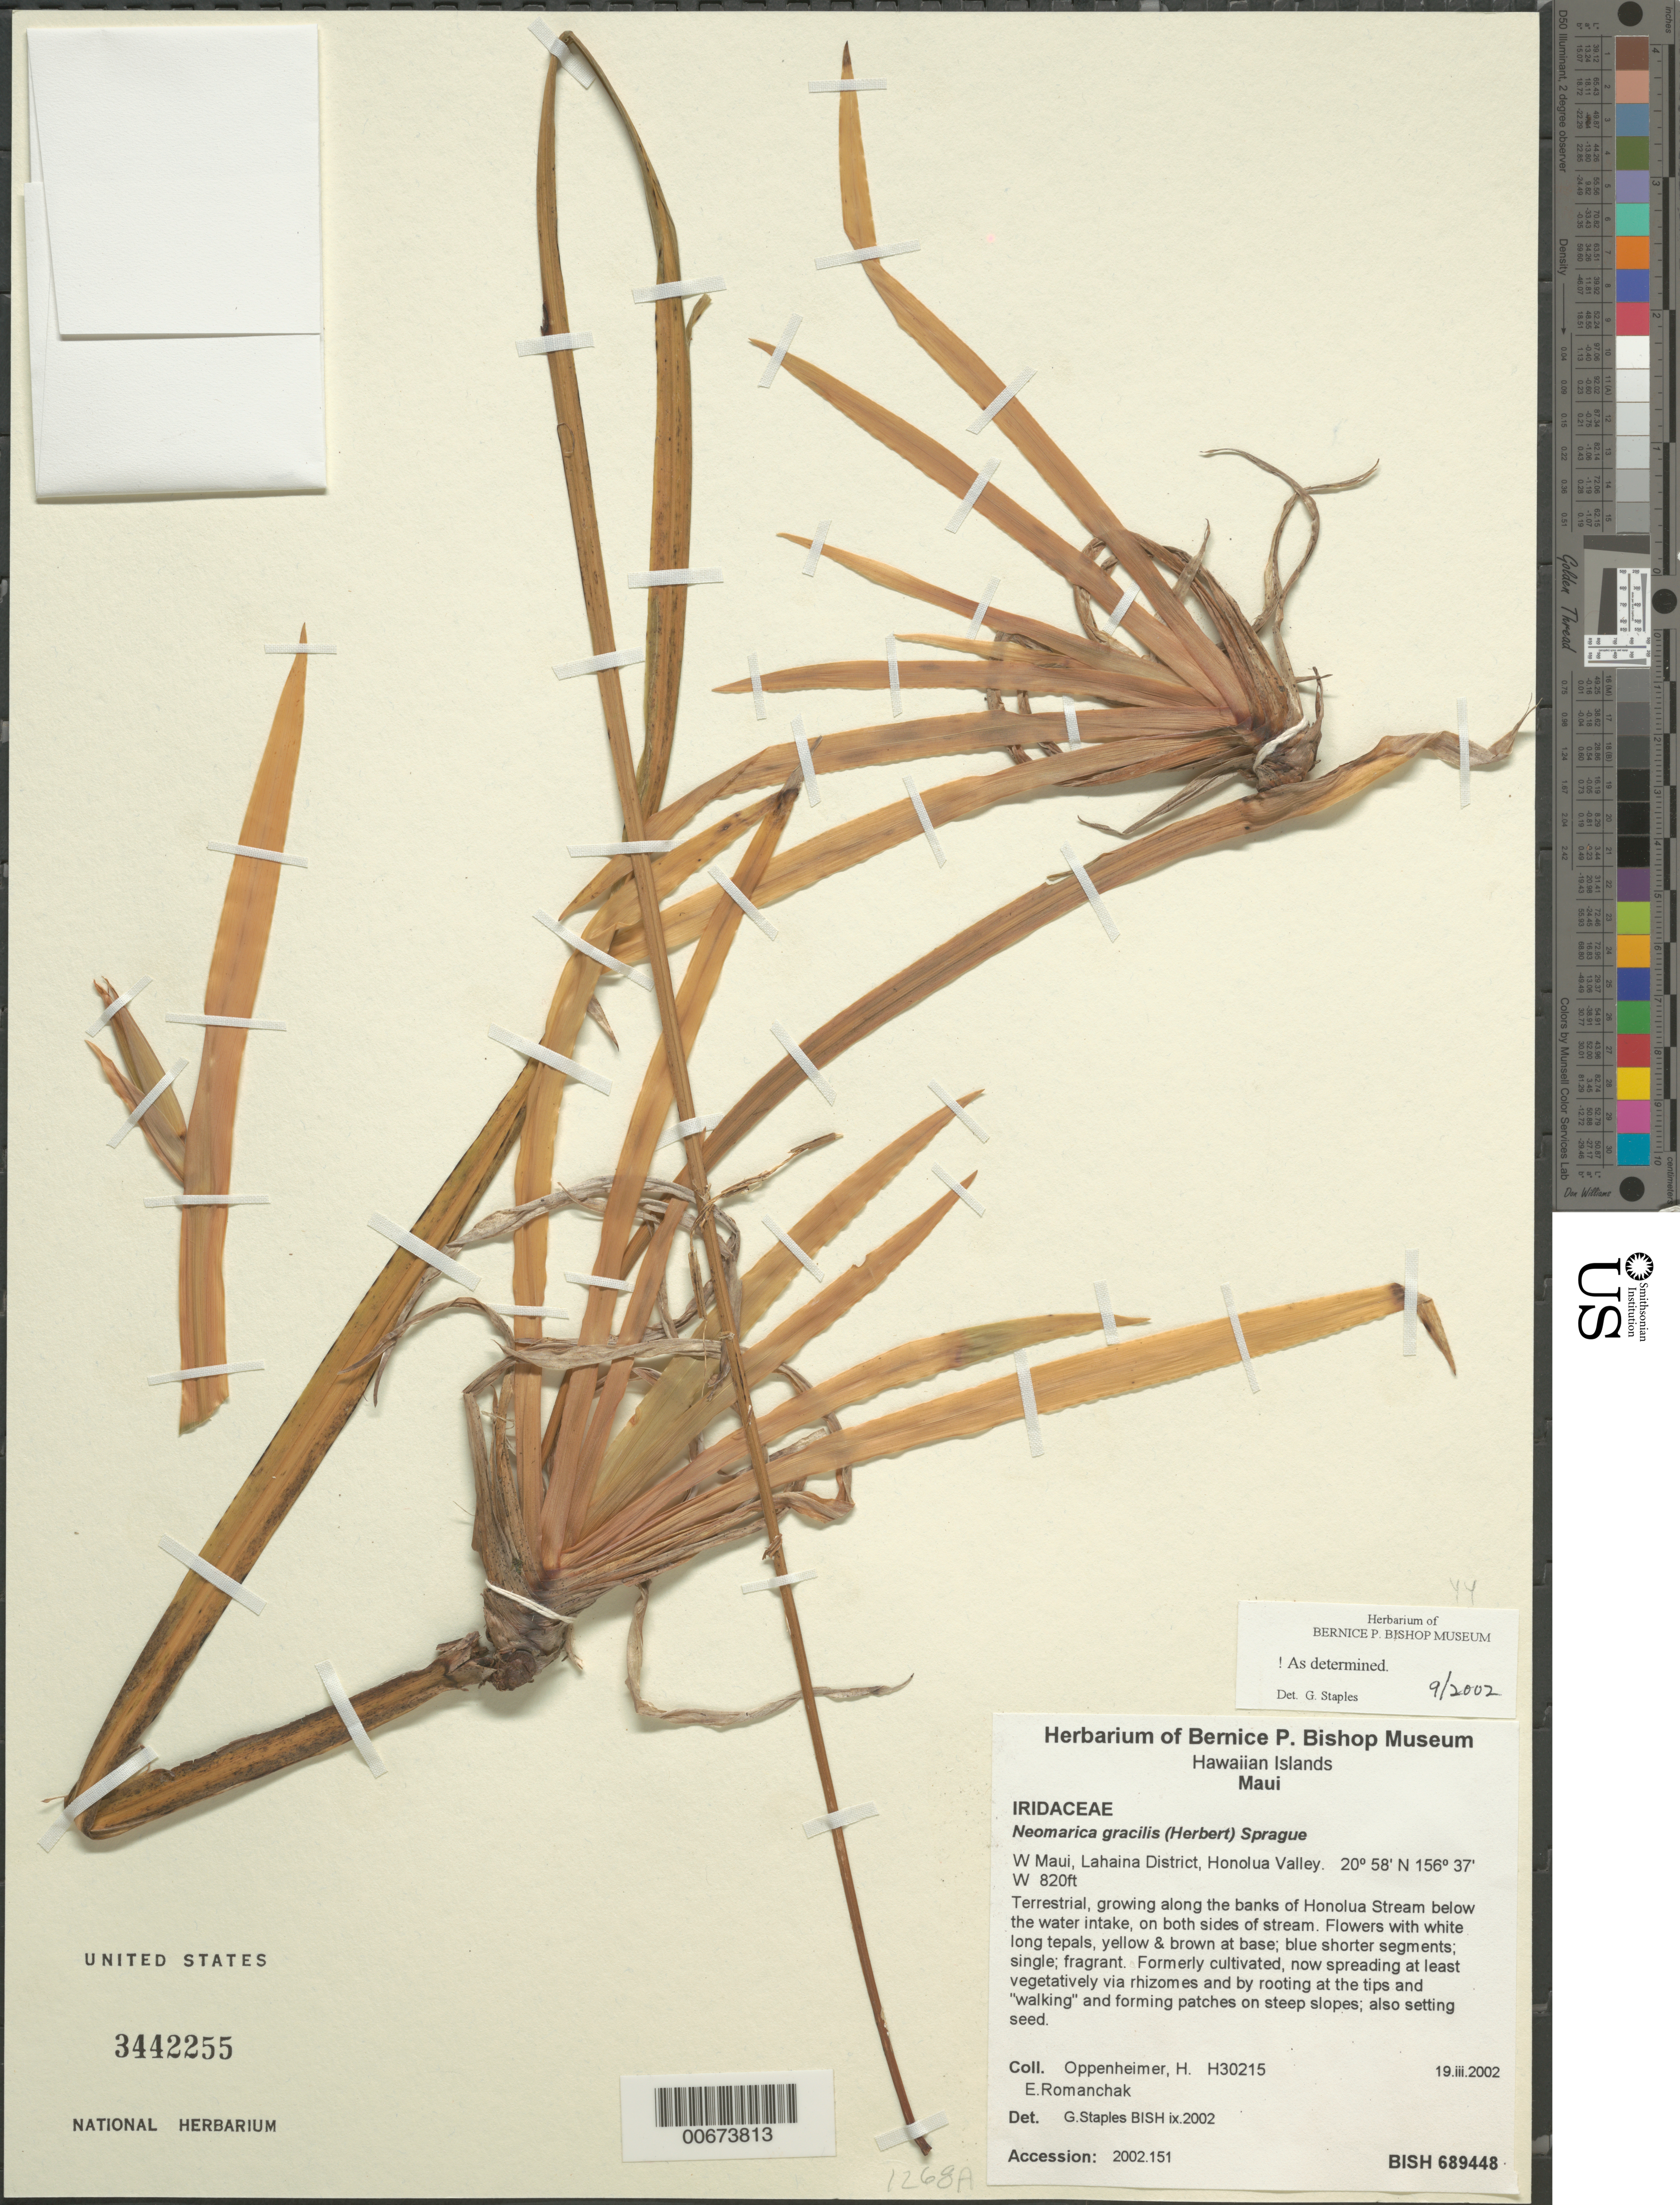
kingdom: Plantae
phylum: Tracheophyta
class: Liliopsida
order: Asparagales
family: Iridaceae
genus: Neomarica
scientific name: Neomarica gracilis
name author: (Herb. ex Hooke) Sprague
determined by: Staples, G. W.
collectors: H. L. Oppenheimer & E. Romanchak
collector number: H30215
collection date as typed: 19 Mar 2002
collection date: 2002-03-19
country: United States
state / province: Hawaii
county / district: Maui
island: Maui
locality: W Maui, Lahaina District, Honolua Valley, Honolua Stream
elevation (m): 250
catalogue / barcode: US 3442255